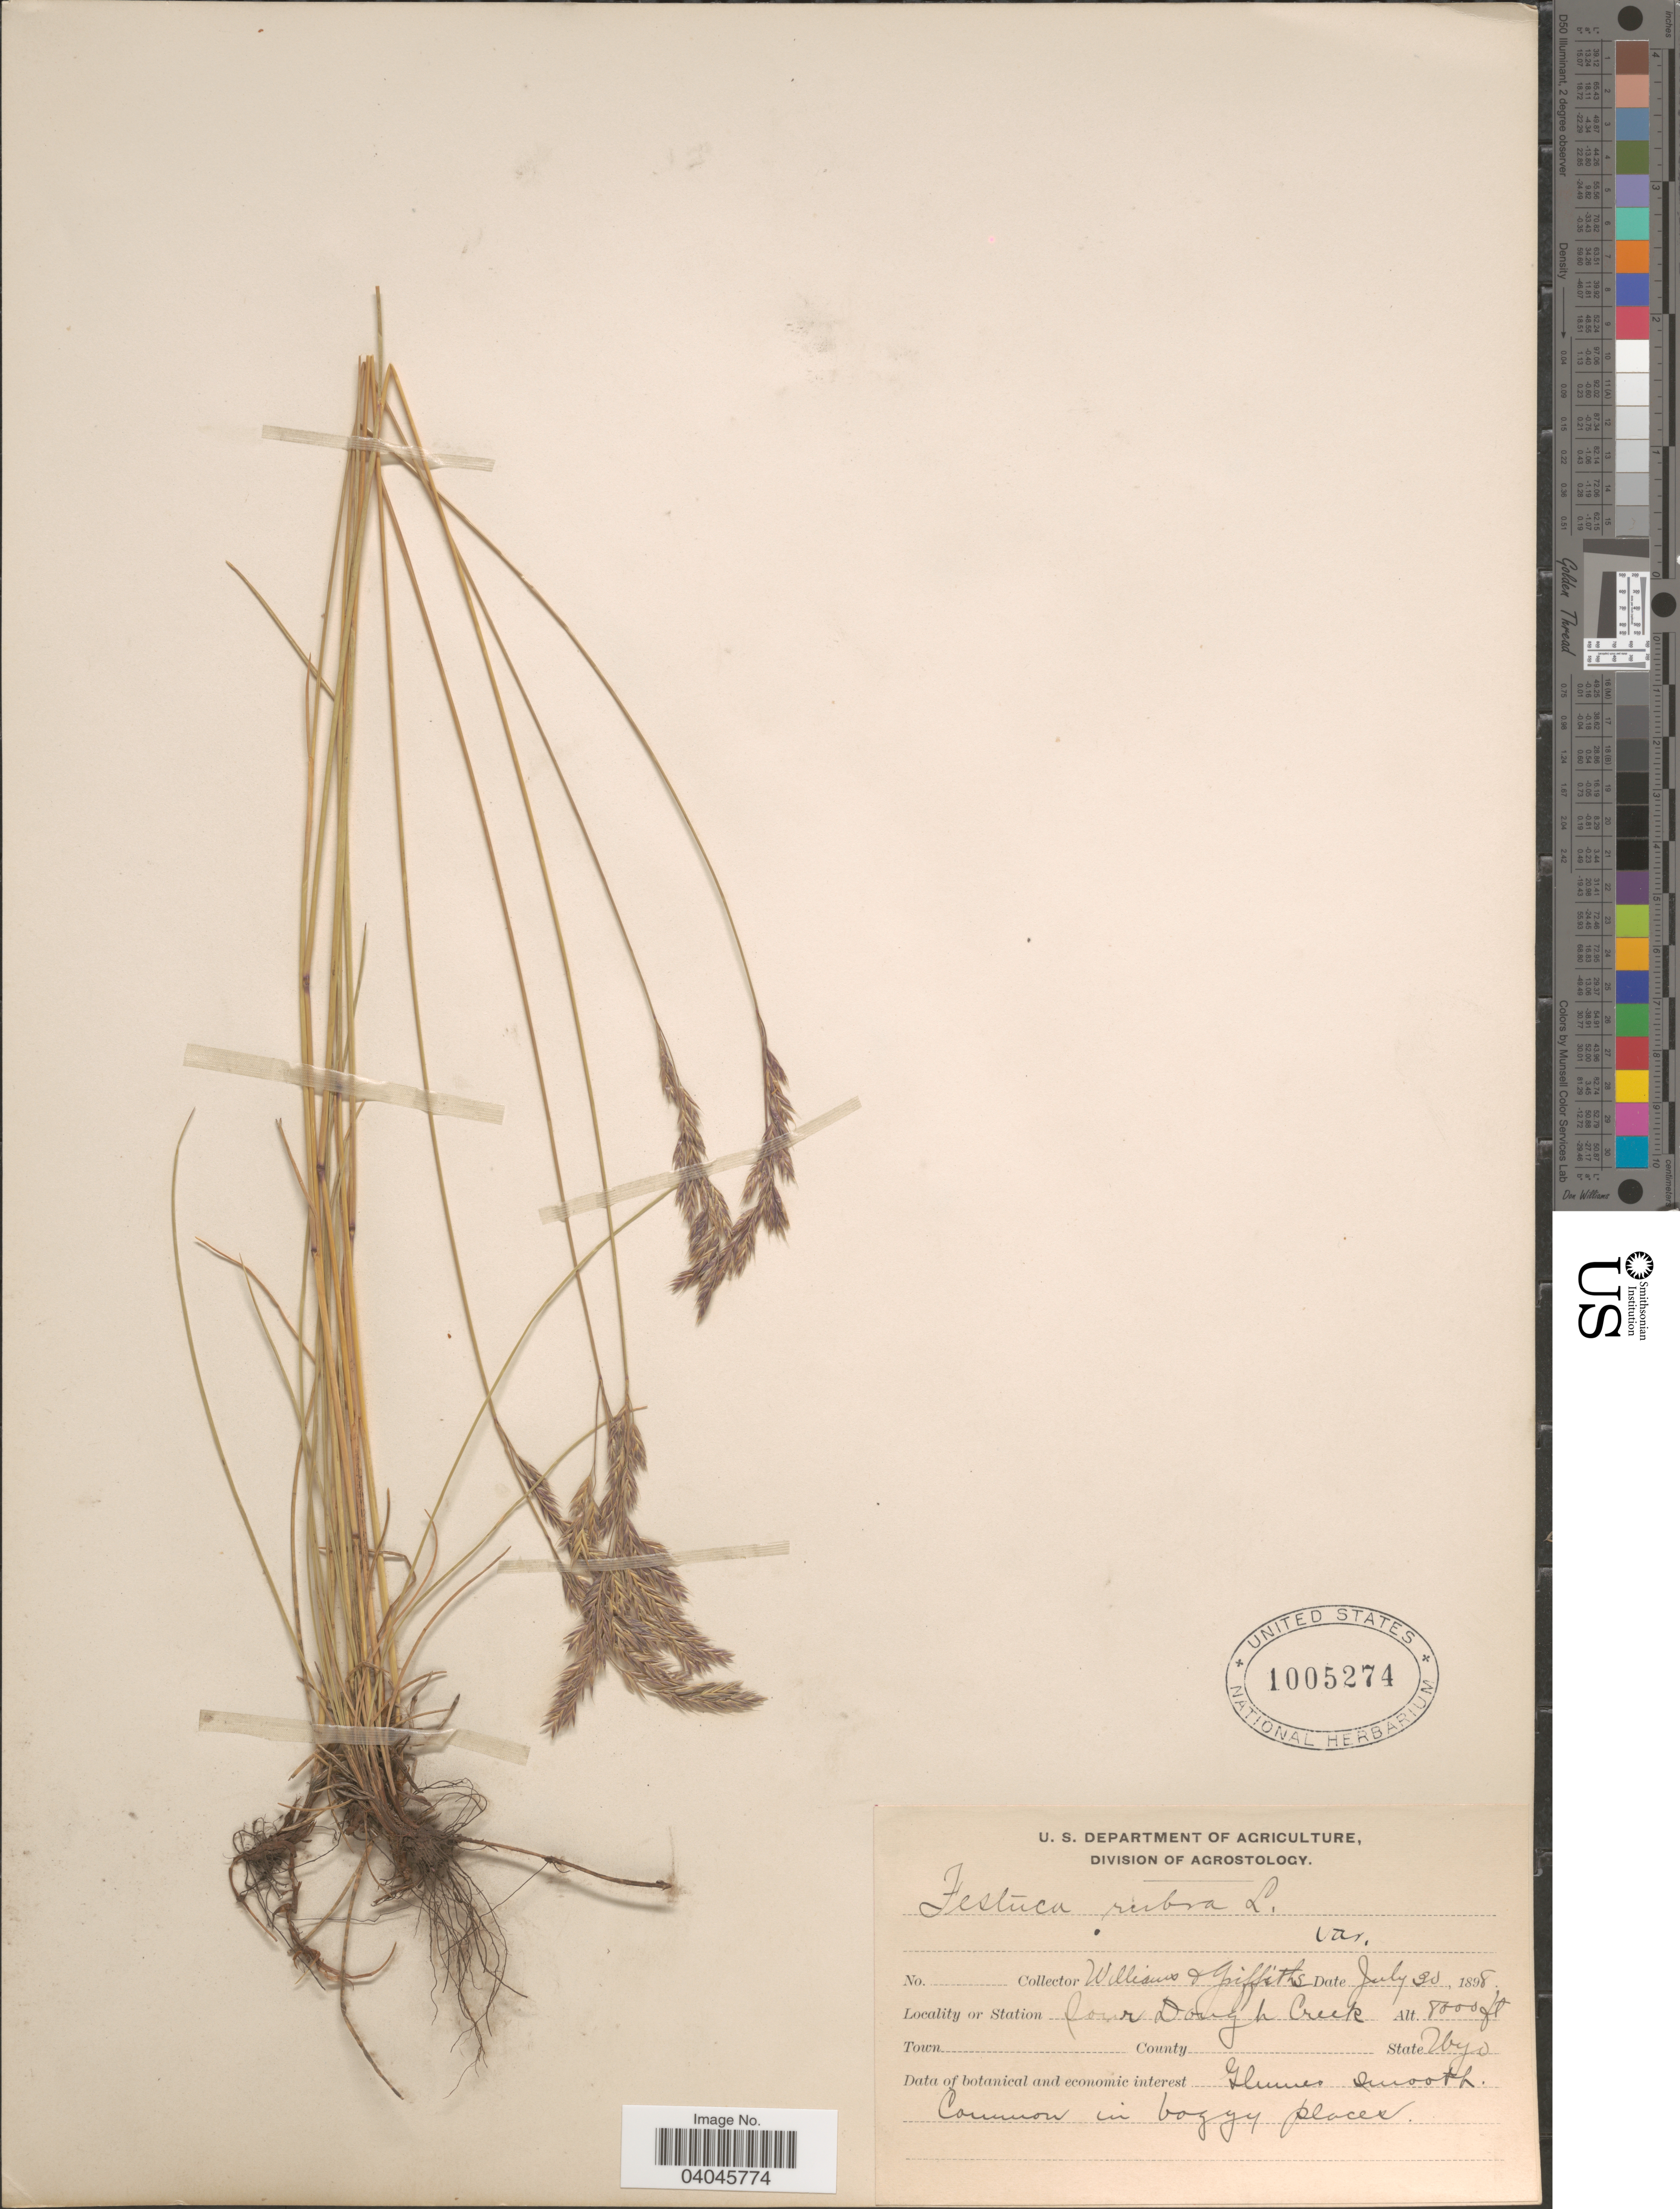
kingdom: Plantae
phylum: Tracheophyta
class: Liliopsida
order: Poales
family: Poaceae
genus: Festuca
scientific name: Festuca rubra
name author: L.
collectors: -- Williams & -- Griffiths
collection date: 1898-07-30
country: United States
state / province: Wyoming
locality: Sour Dough Creek.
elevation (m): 2438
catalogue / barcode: US 1005274